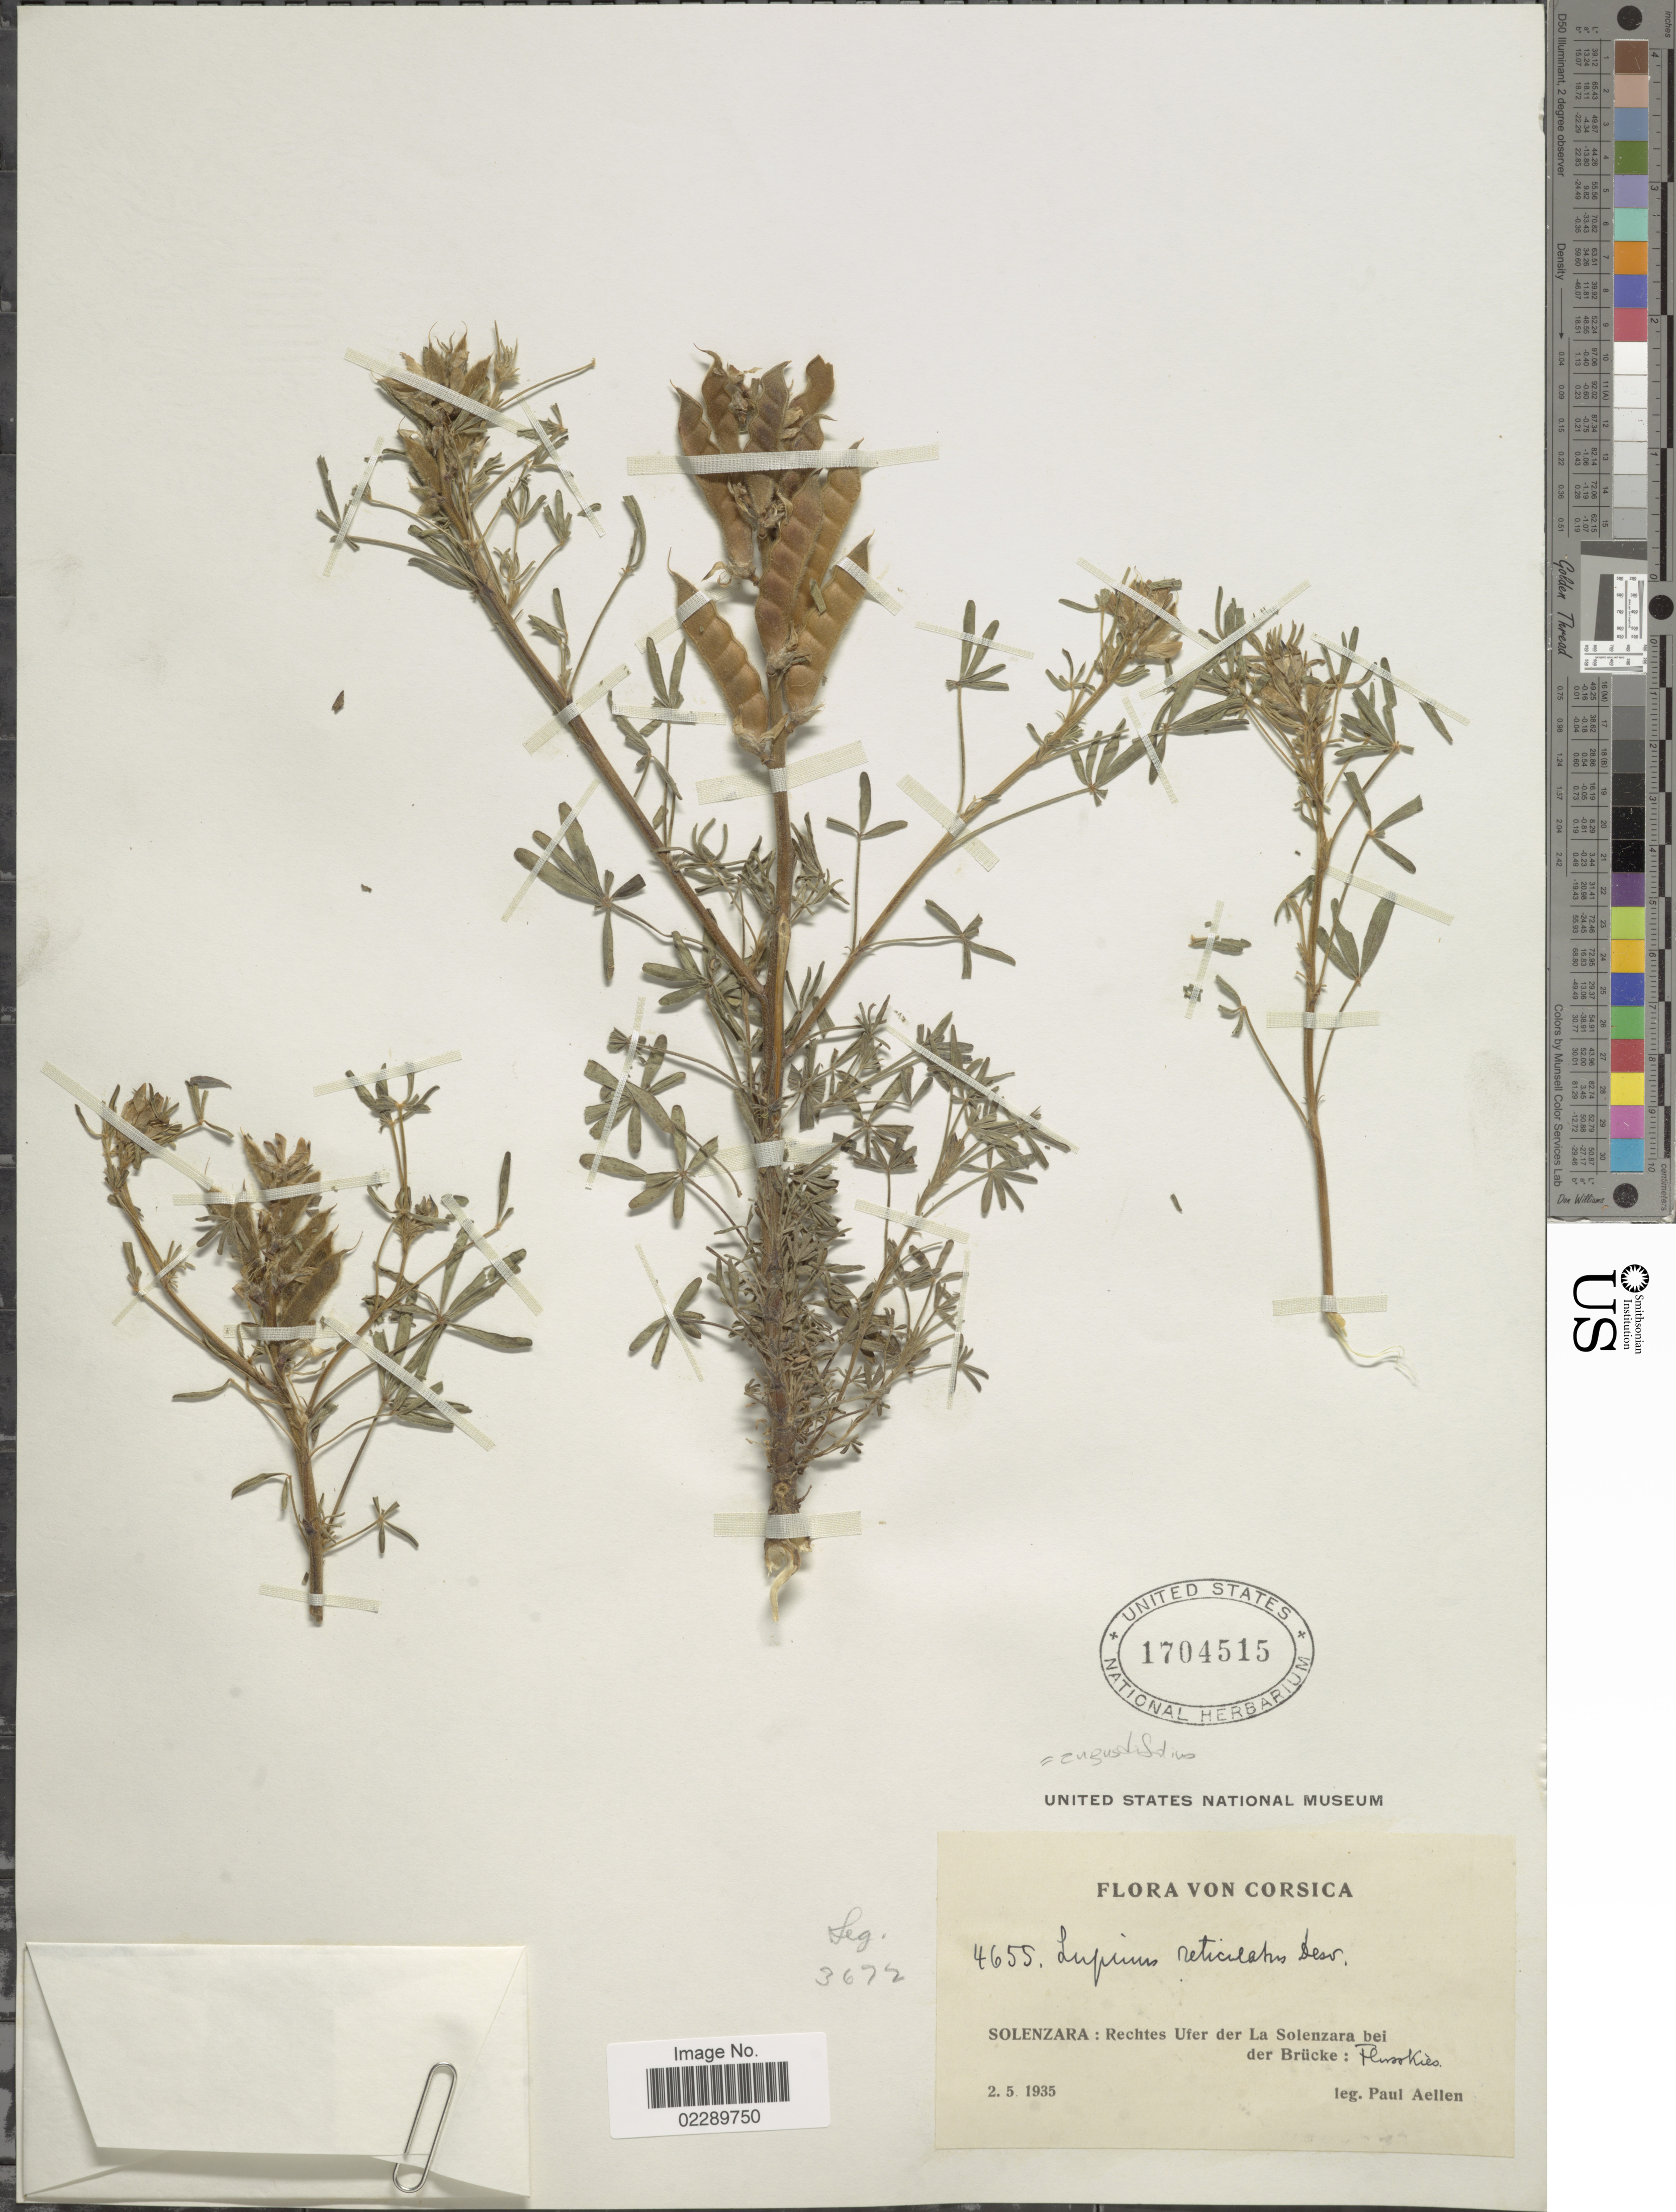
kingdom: Plantae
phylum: Tracheophyta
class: Magnoliopsida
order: Fabales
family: Fabaceae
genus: Lupinus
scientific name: Lupinus angustifolius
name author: L.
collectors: P. Aellen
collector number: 4655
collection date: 1935-05-02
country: France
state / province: Corsica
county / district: Corse-du-Sud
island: Corse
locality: Solenzara: Rechtes Ufer der La Solenzara bei der Brücke: Fluss Kies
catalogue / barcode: US 1704515